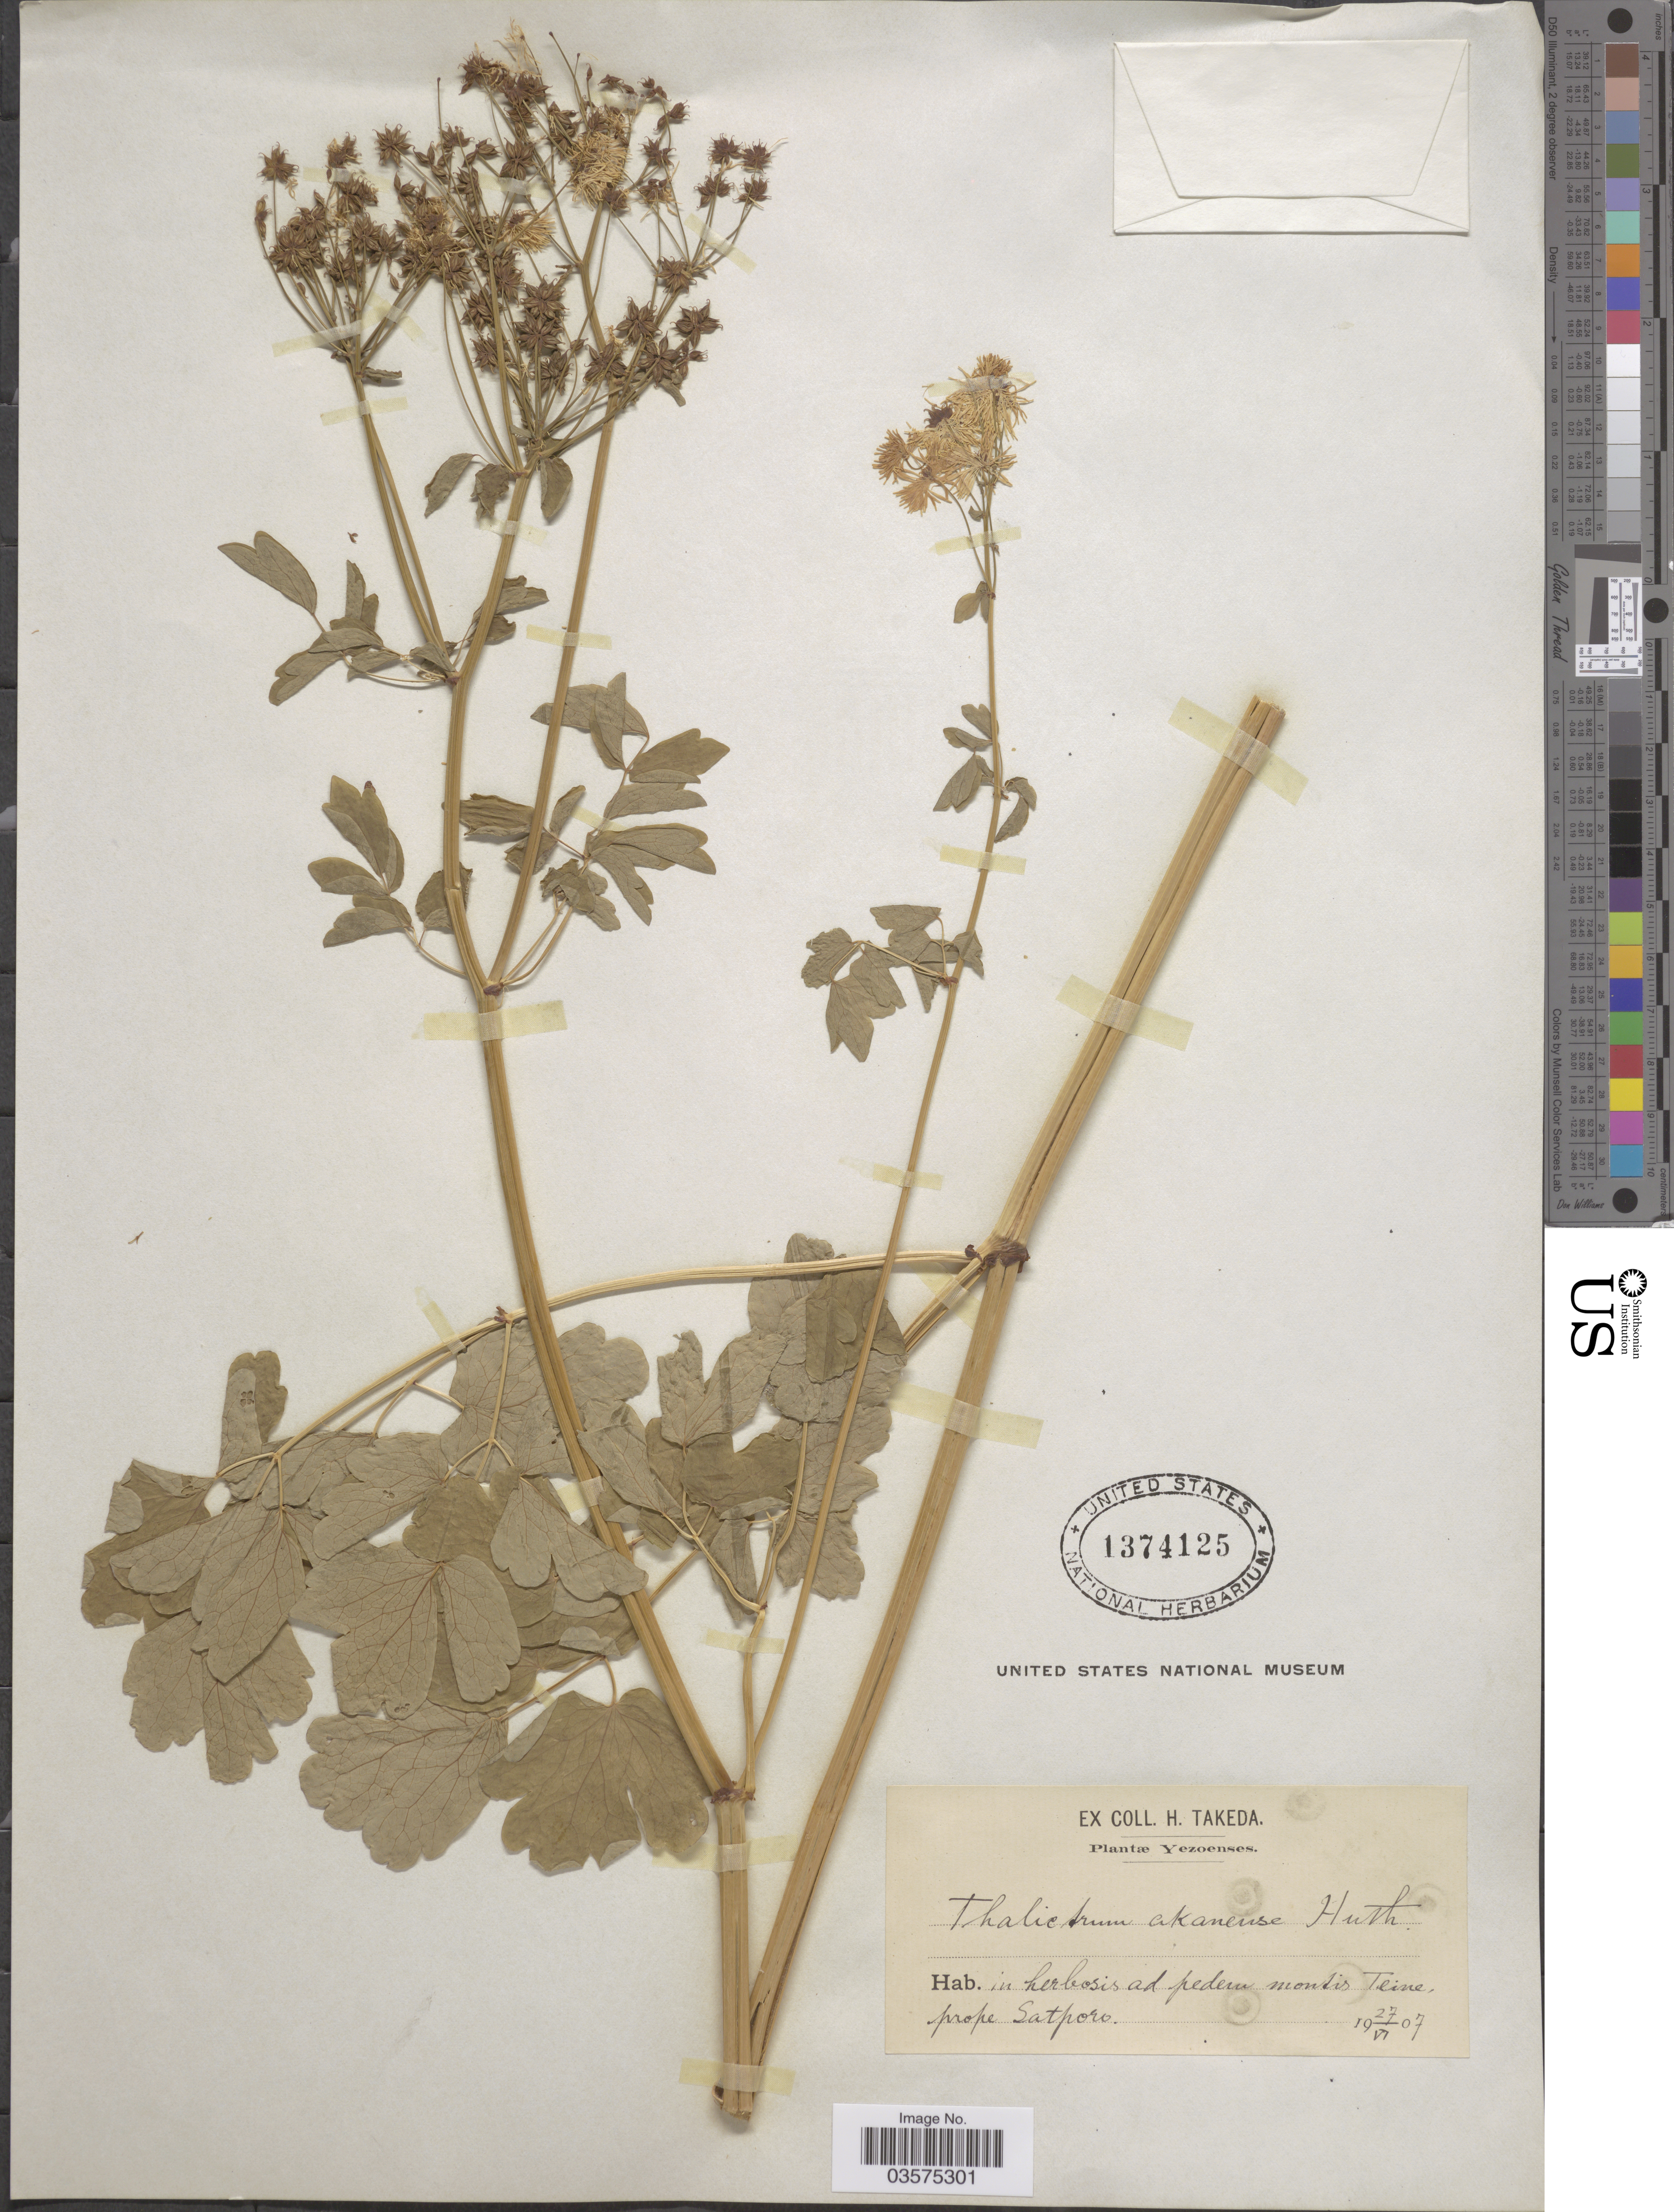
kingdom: Plantae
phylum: Tracheophyta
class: Magnoliopsida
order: Ranunculales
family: Ranunculaceae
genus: Thalictrum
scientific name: Thalictrum akanense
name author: Huth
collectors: H. Takeda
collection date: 1907-06-27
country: Japan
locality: Yezoenses. In herbosis ad pedem mondis Teine, prope Satporo.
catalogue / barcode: US 1374125